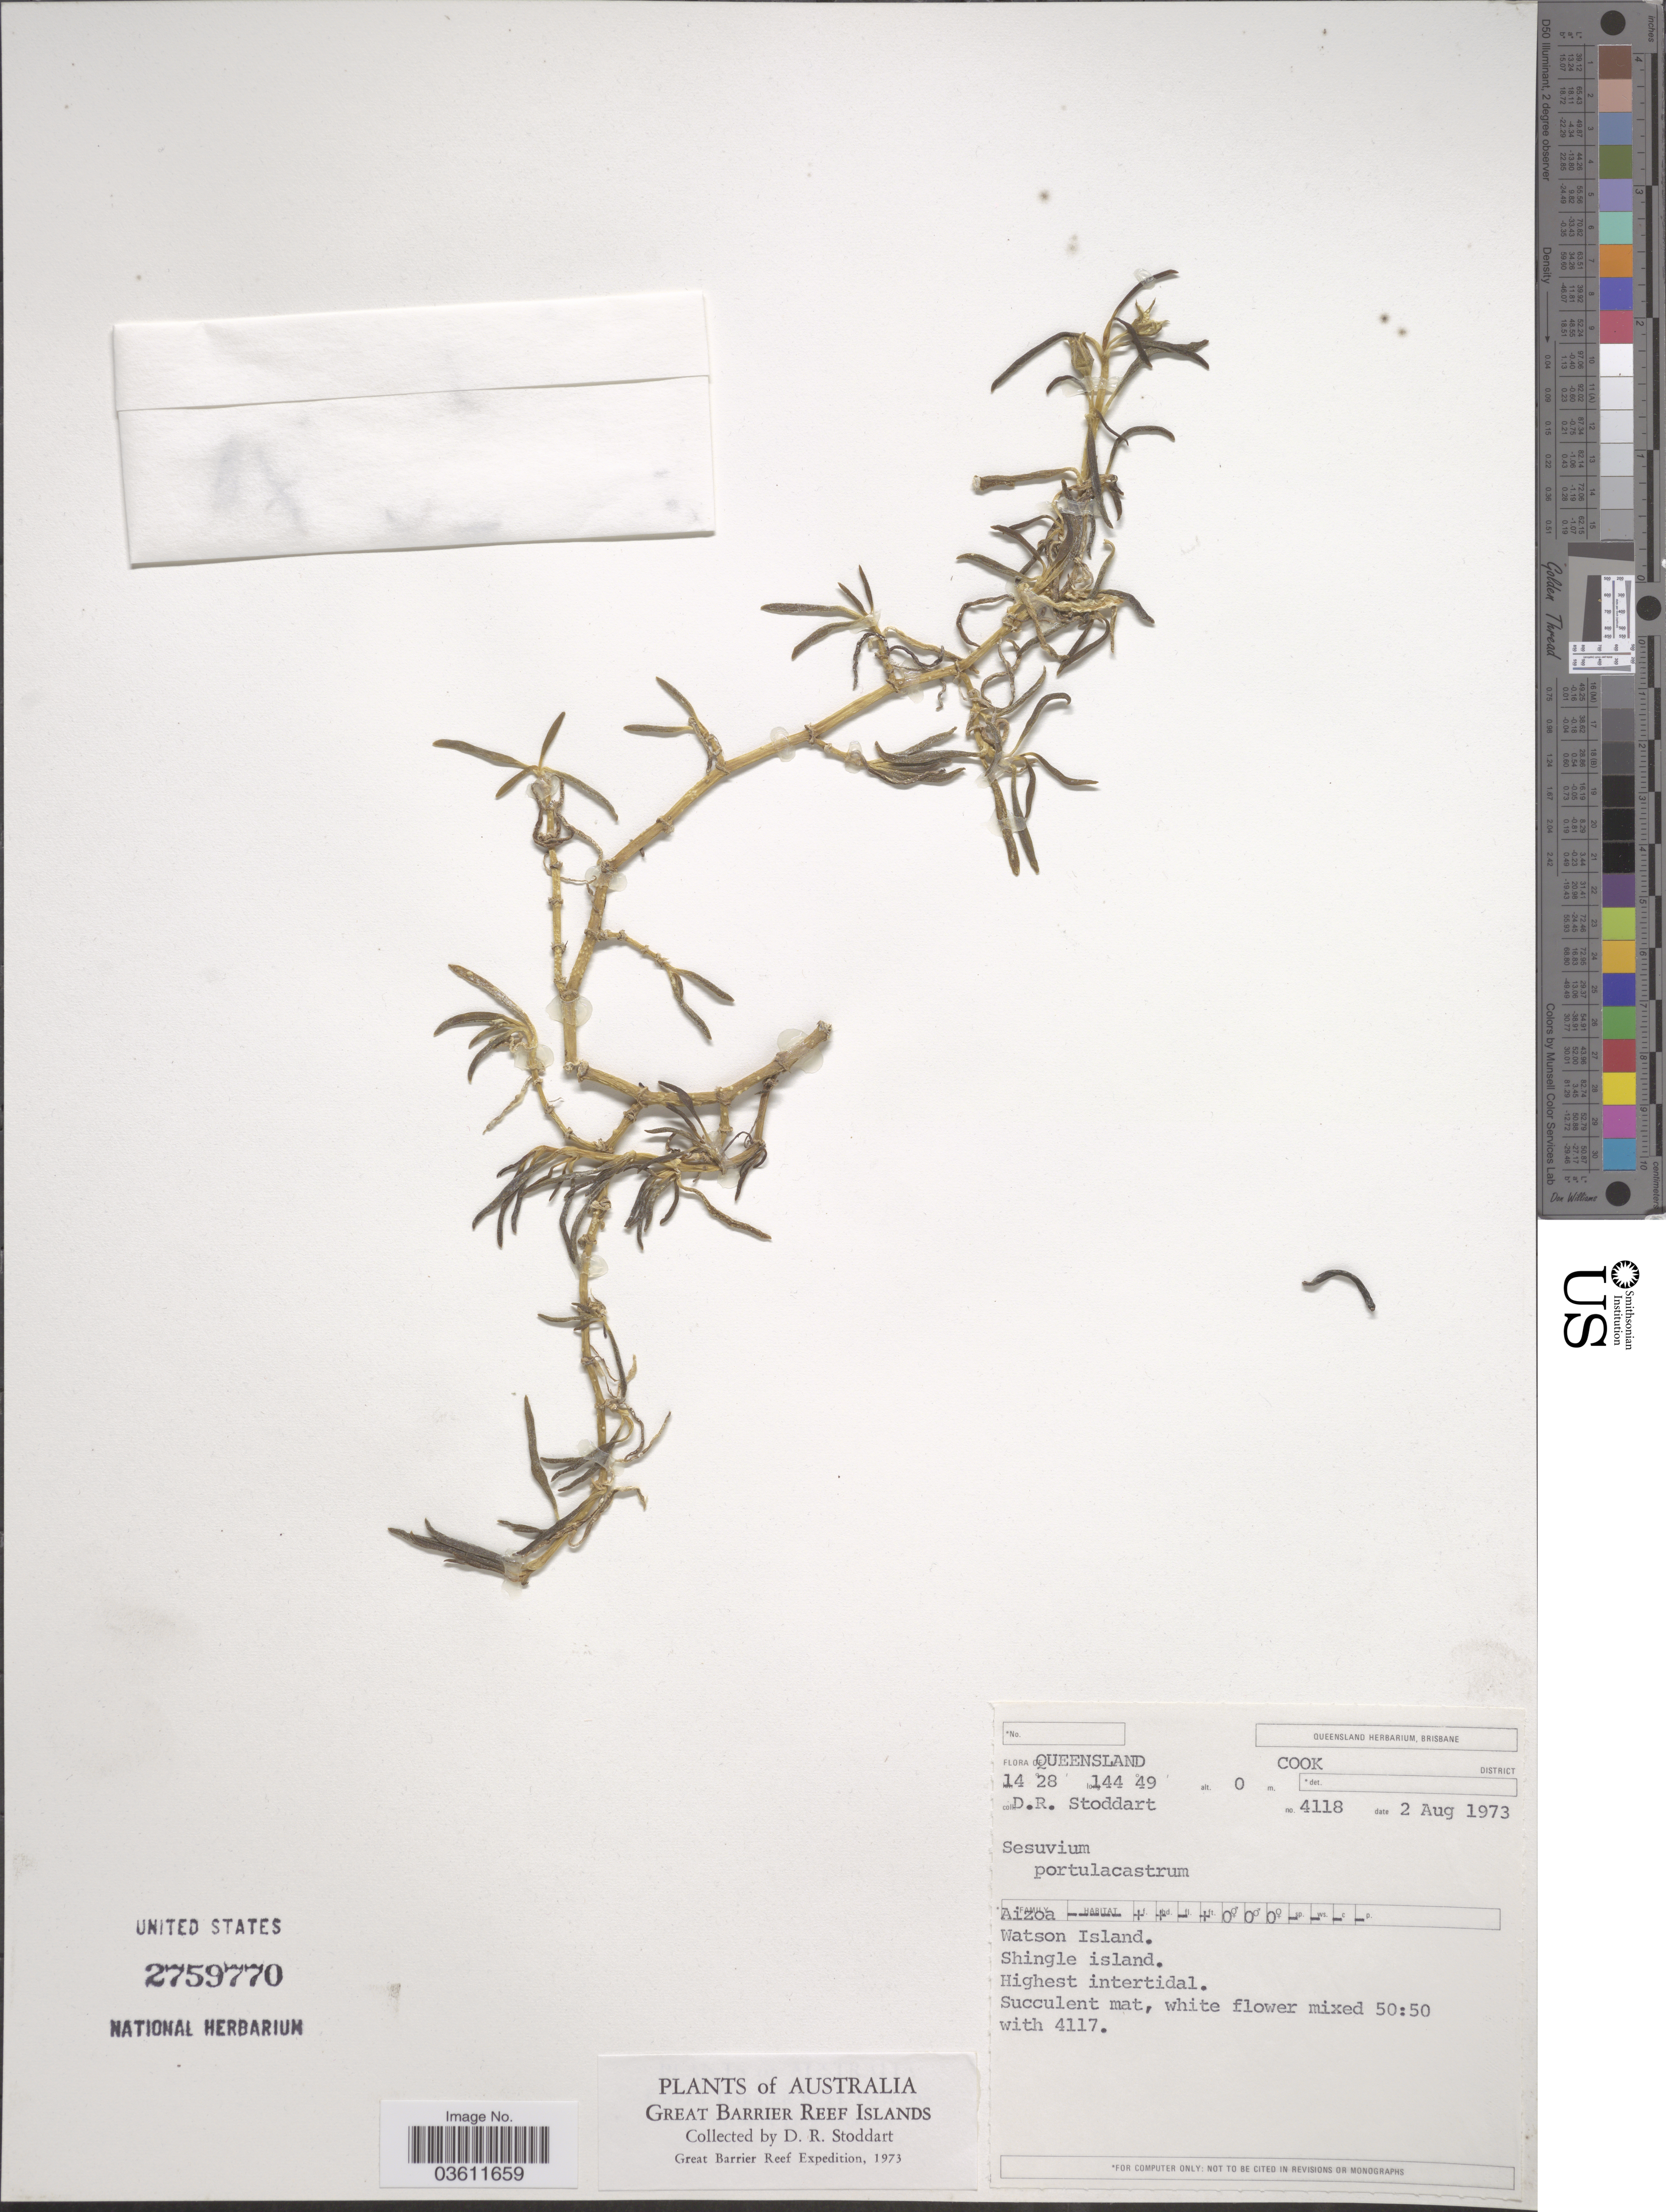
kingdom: Plantae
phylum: Tracheophyta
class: Magnoliopsida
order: Caryophyllales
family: Aizoaceae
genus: Sesuvium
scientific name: Sesuvium portulacastrum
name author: (L.) L.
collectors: D. R. Stoddart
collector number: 4118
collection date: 1973-08-02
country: Australia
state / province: Queensland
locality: Cook District. Watson Island. Shingle island. Great Barrier Reef Islands.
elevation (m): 0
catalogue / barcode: US 2759770